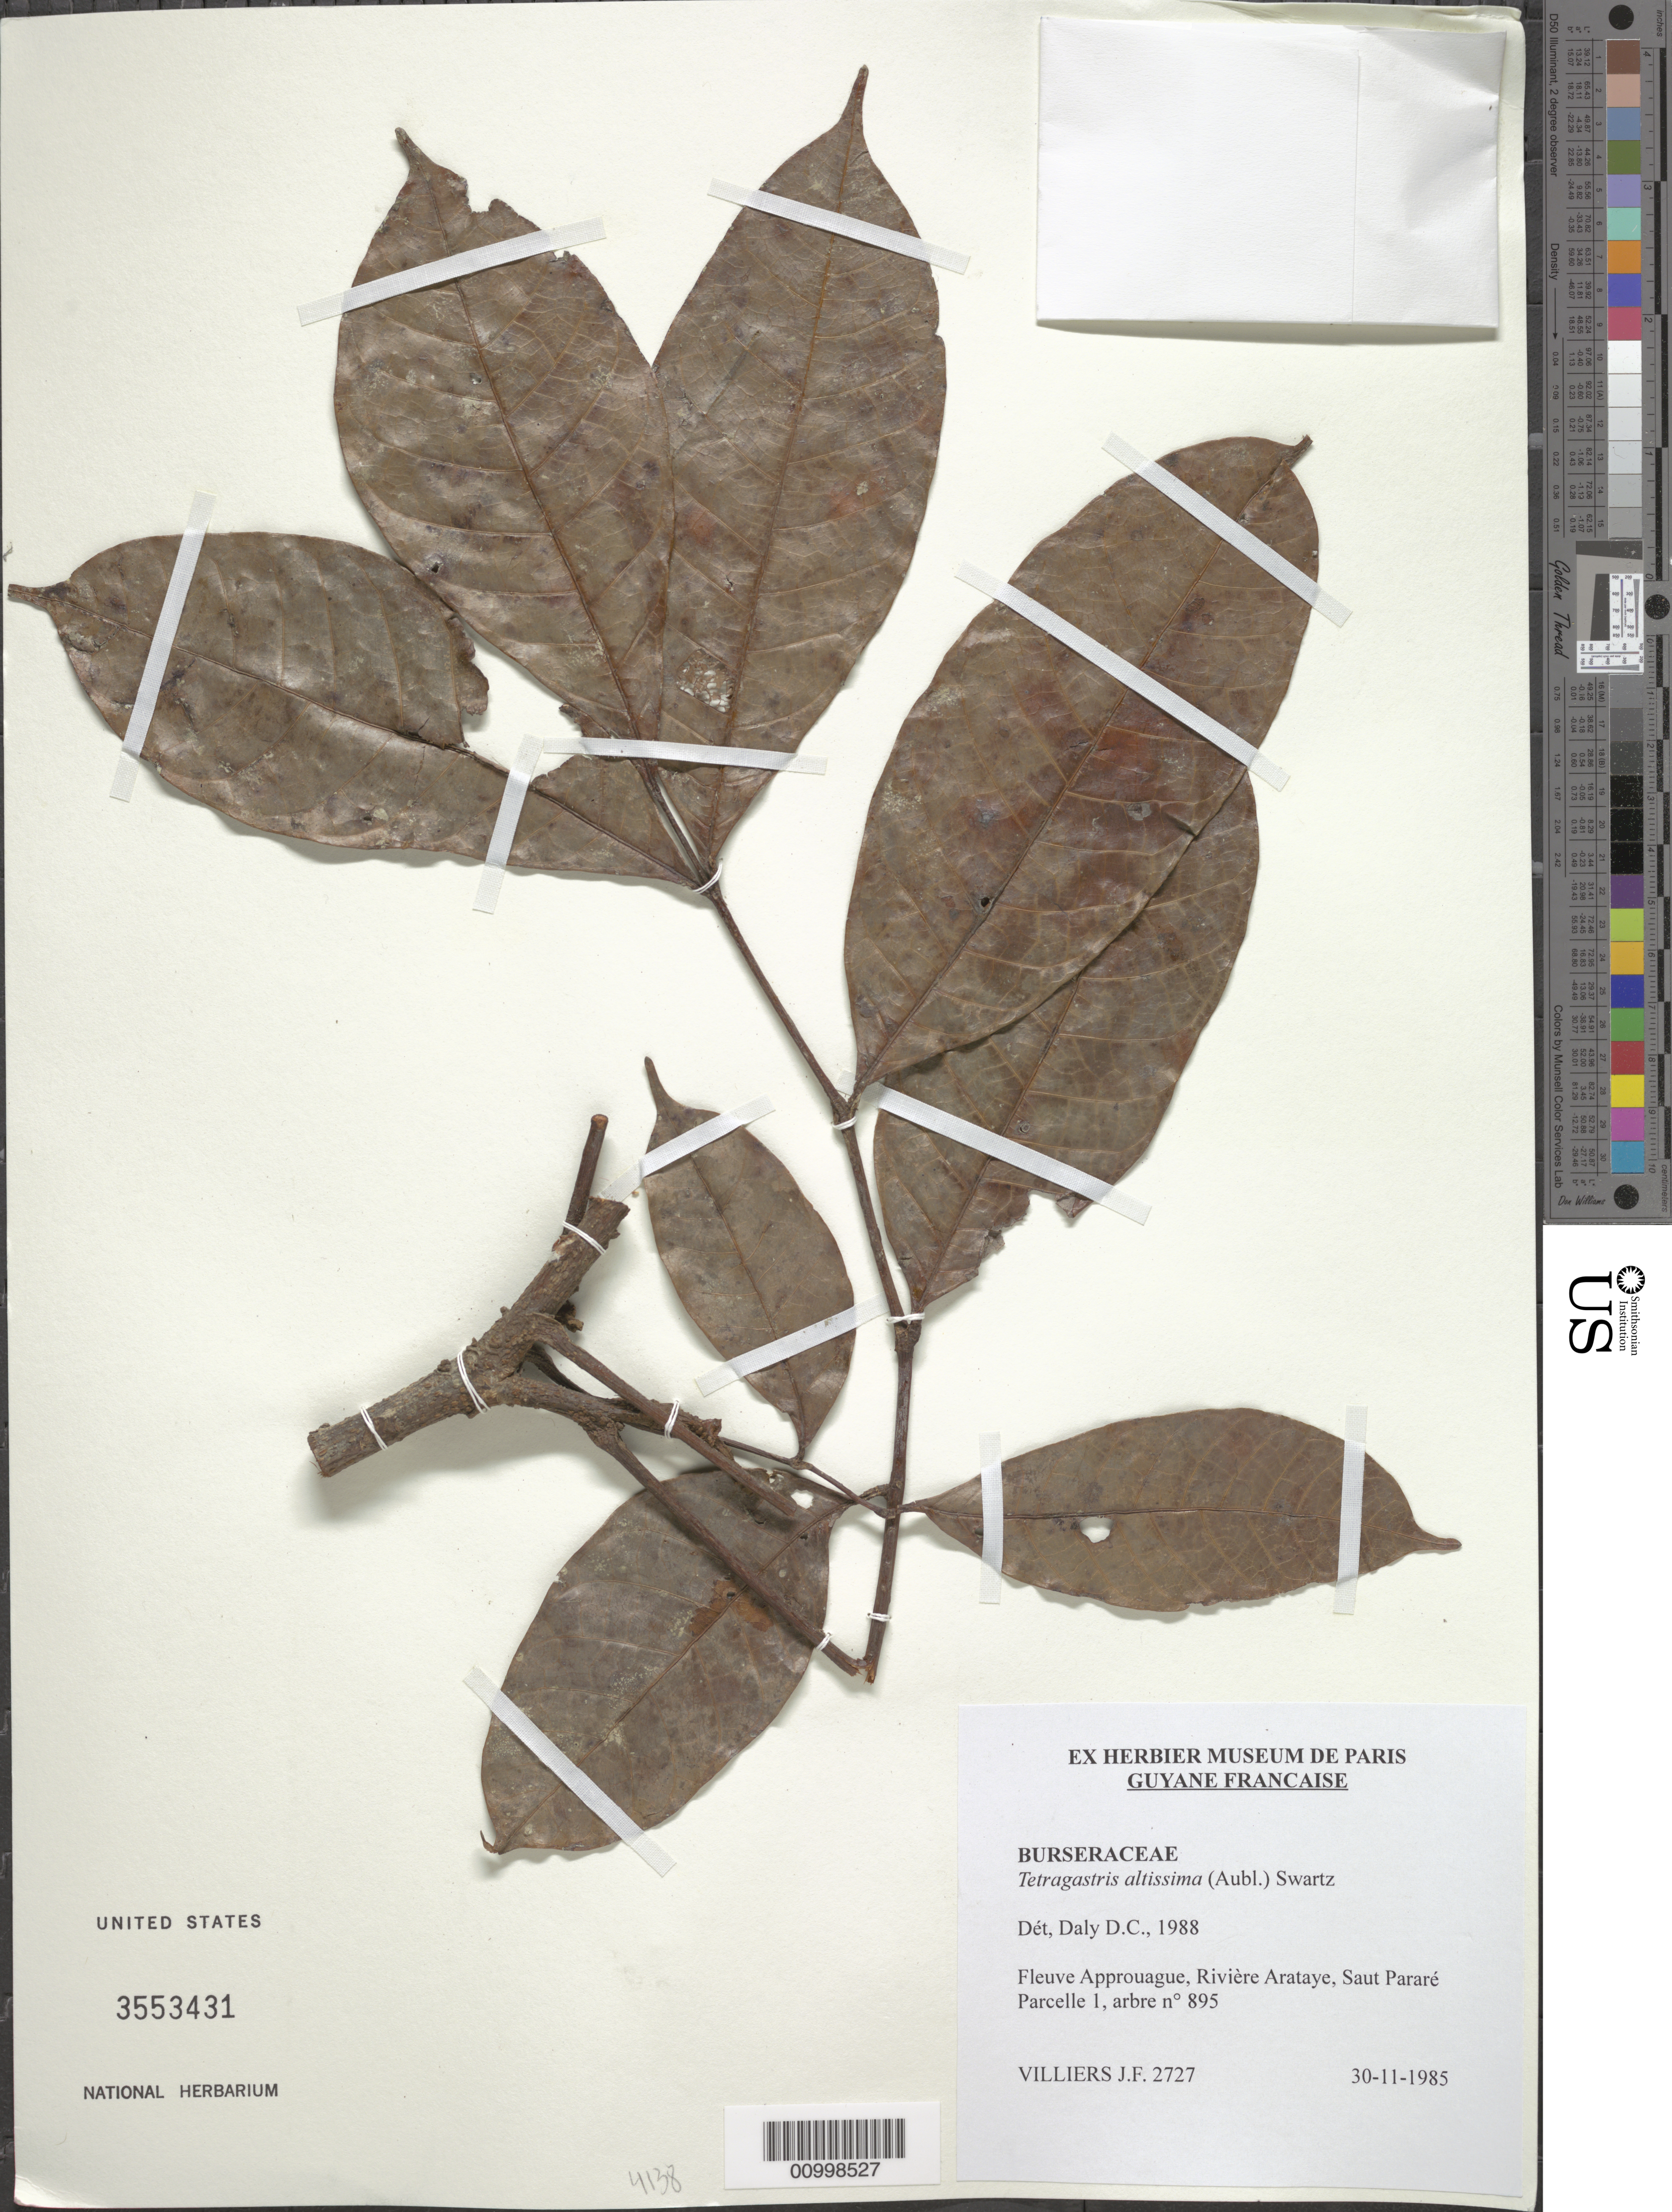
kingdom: Plantae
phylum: Tracheophyta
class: Magnoliopsida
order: Sapindales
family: Burseraceae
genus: Protium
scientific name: Protium altissimum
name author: (Aubl.) Marchand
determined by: Daly, Douglas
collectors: J. Villiers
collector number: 2727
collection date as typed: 30-Nov-85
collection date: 1985-11-30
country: French Guiana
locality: Fleuve Approuague, Riviere Arataye, Saut Pararé. Parcelle 1, arbre no. 895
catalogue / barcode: US 3553431